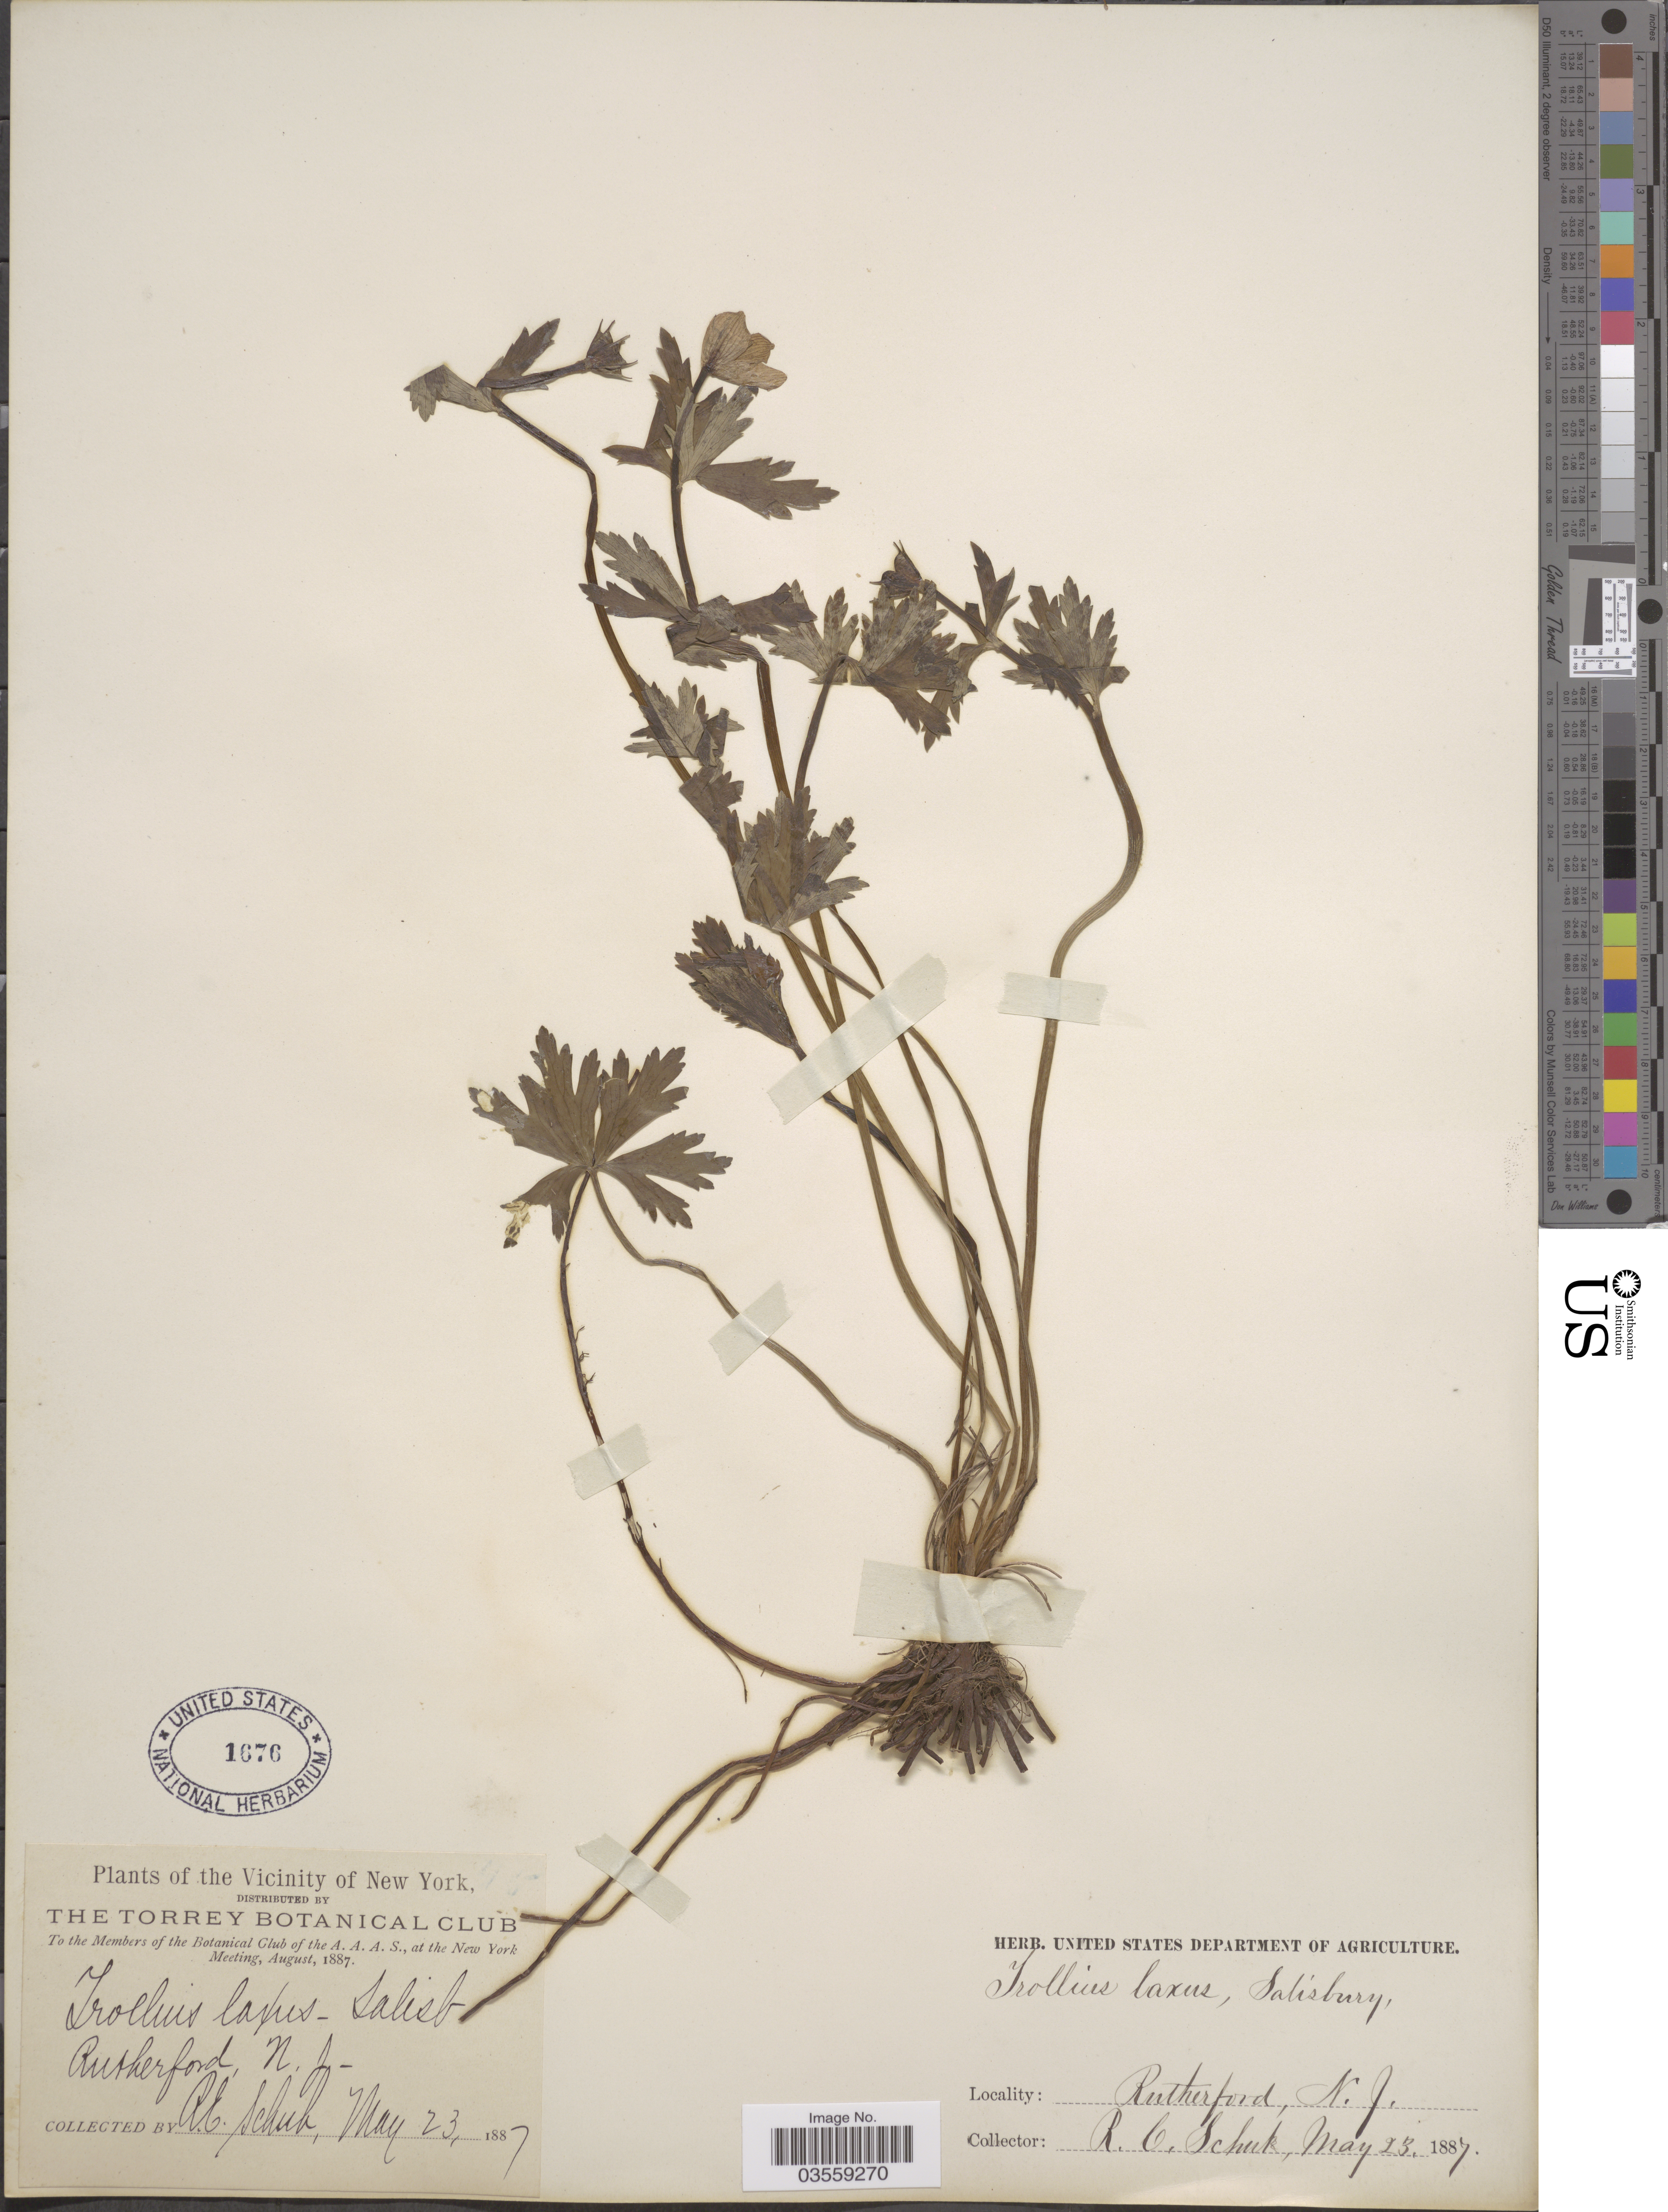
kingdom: Plantae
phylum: Tracheophyta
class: Magnoliopsida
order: Ranunculales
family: Ranunculaceae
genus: Trollius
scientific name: Trollius laxus var. laxus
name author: Salisb.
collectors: R. Schub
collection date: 1887-05-23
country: United States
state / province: New Jersey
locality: Rutherford. Vicinity of New York.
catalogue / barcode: US 1676